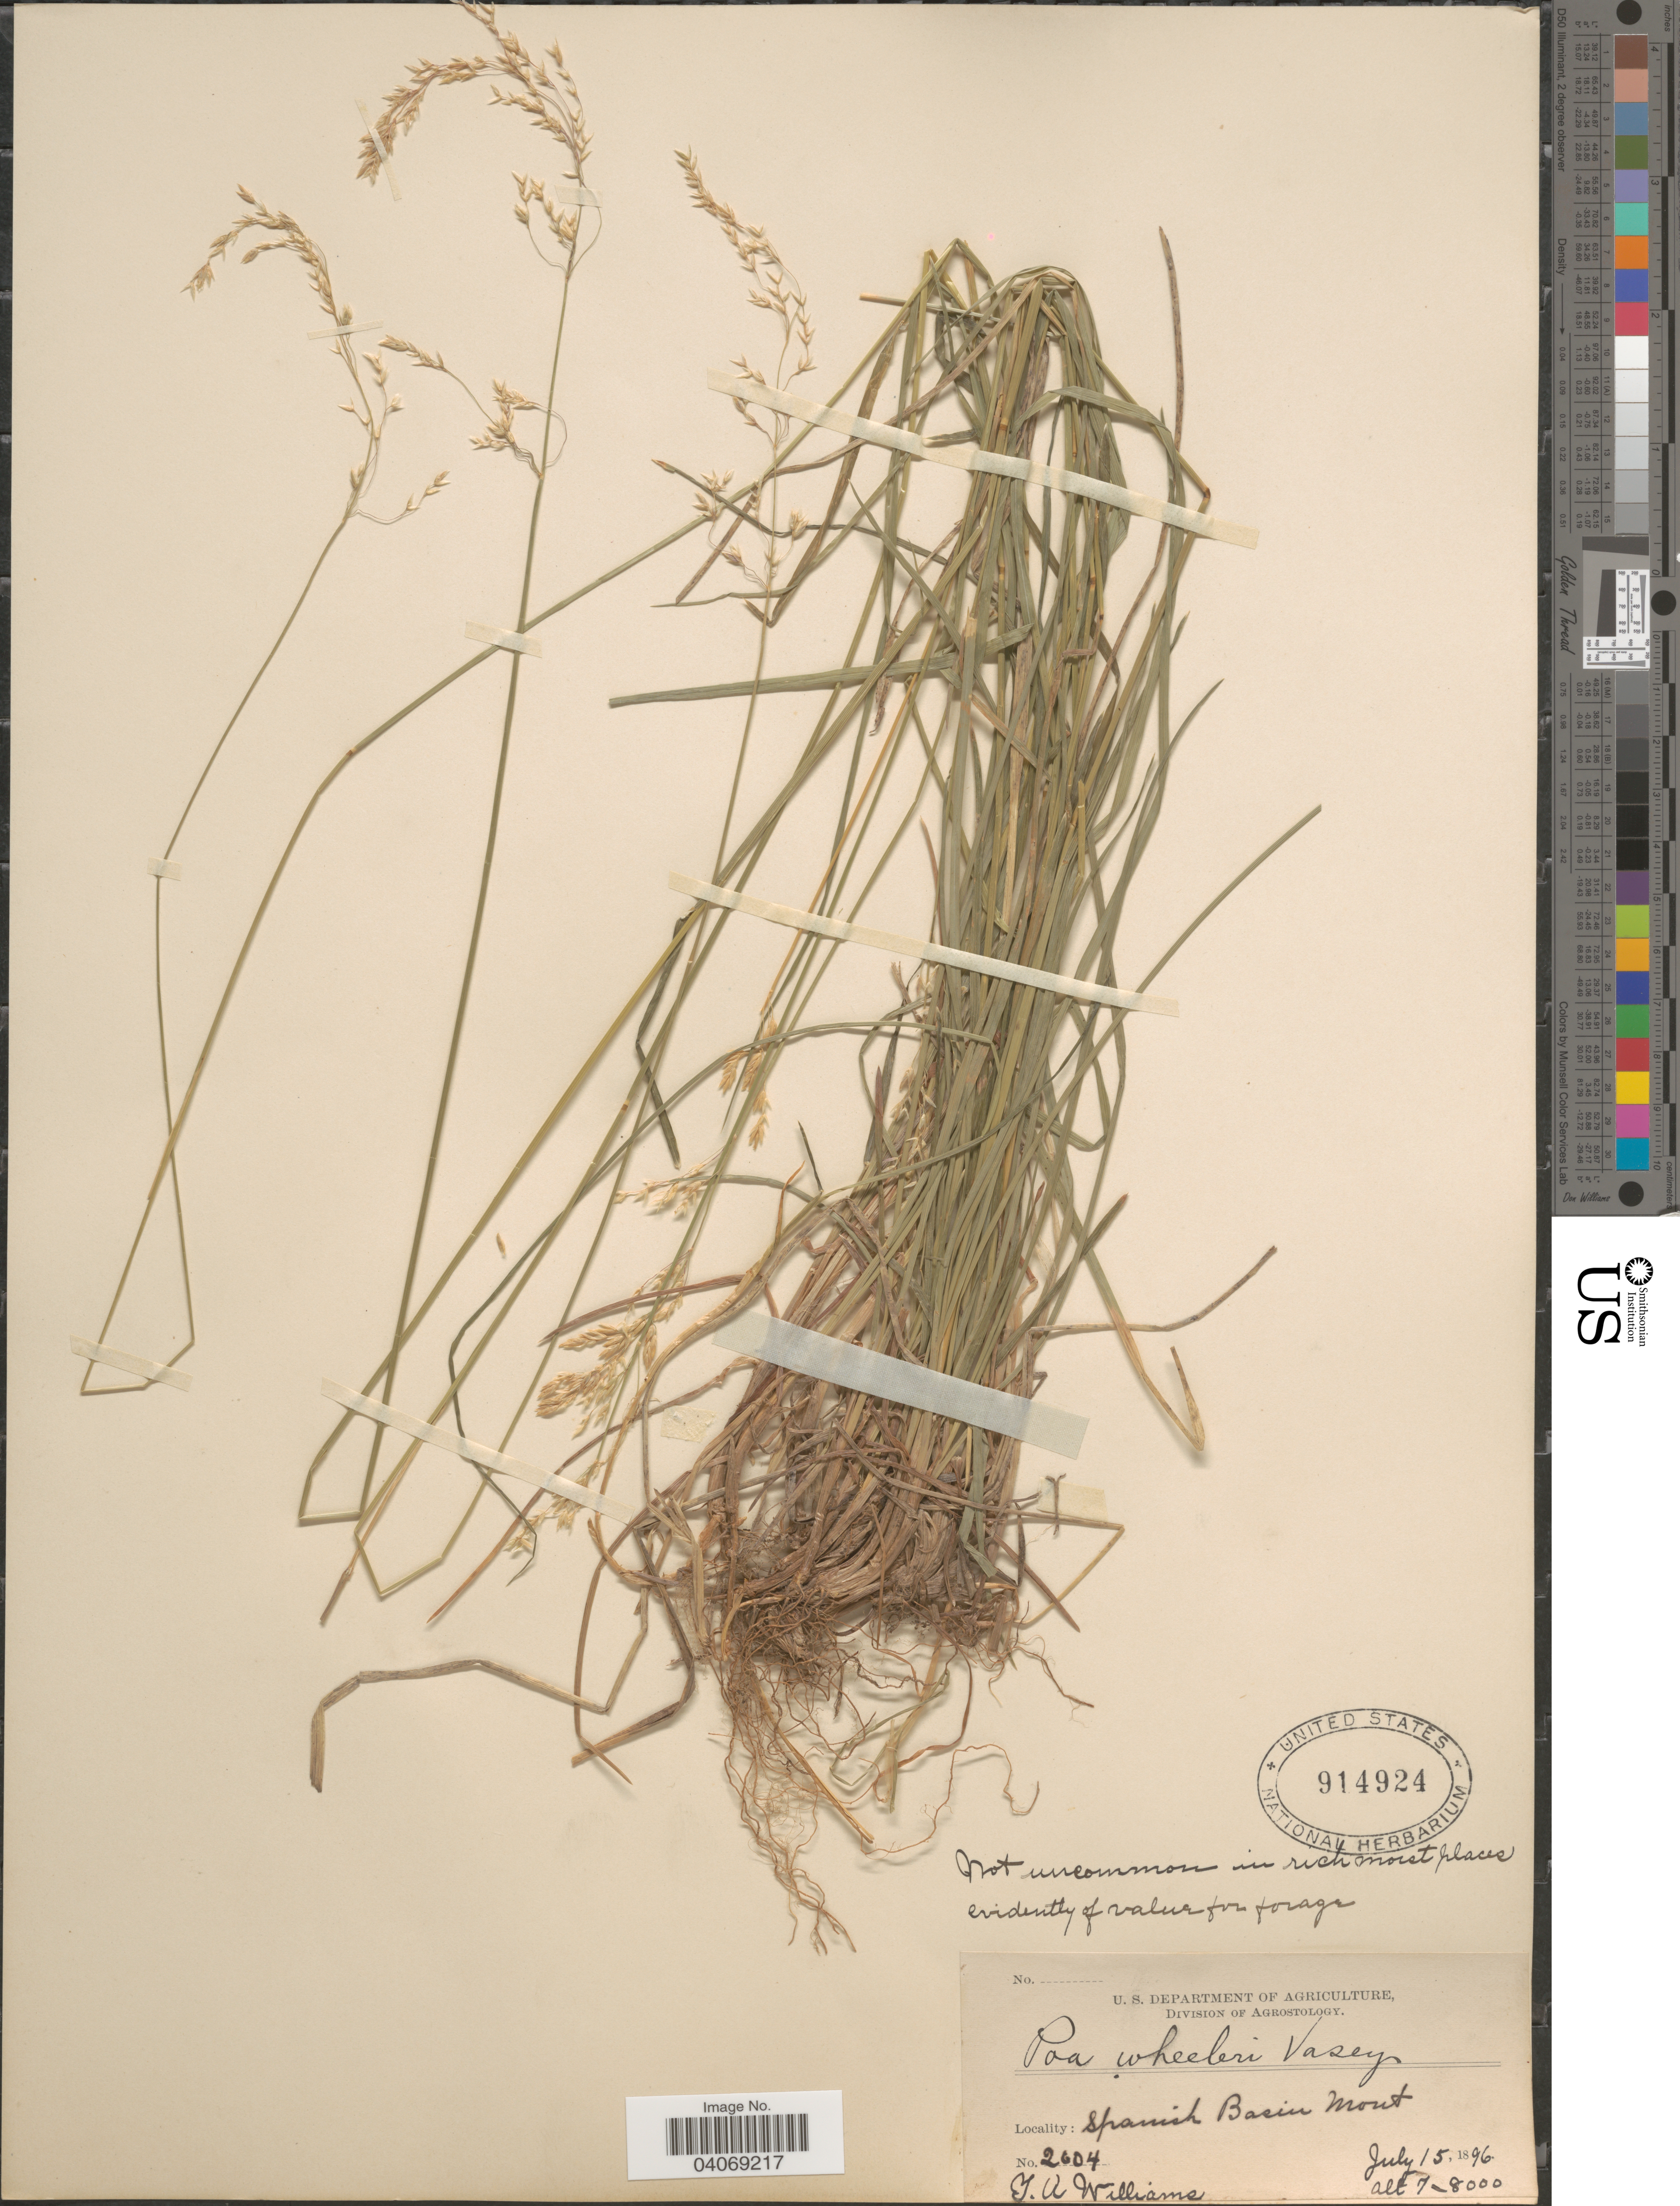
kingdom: Plantae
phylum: Tracheophyta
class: Liliopsida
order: Poales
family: Poaceae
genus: Poa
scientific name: Poa wheeleri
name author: Vasey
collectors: J. A. Williams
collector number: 2004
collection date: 1896-07-15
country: United States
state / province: Montana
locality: Spanish Basin.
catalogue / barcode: US 914924